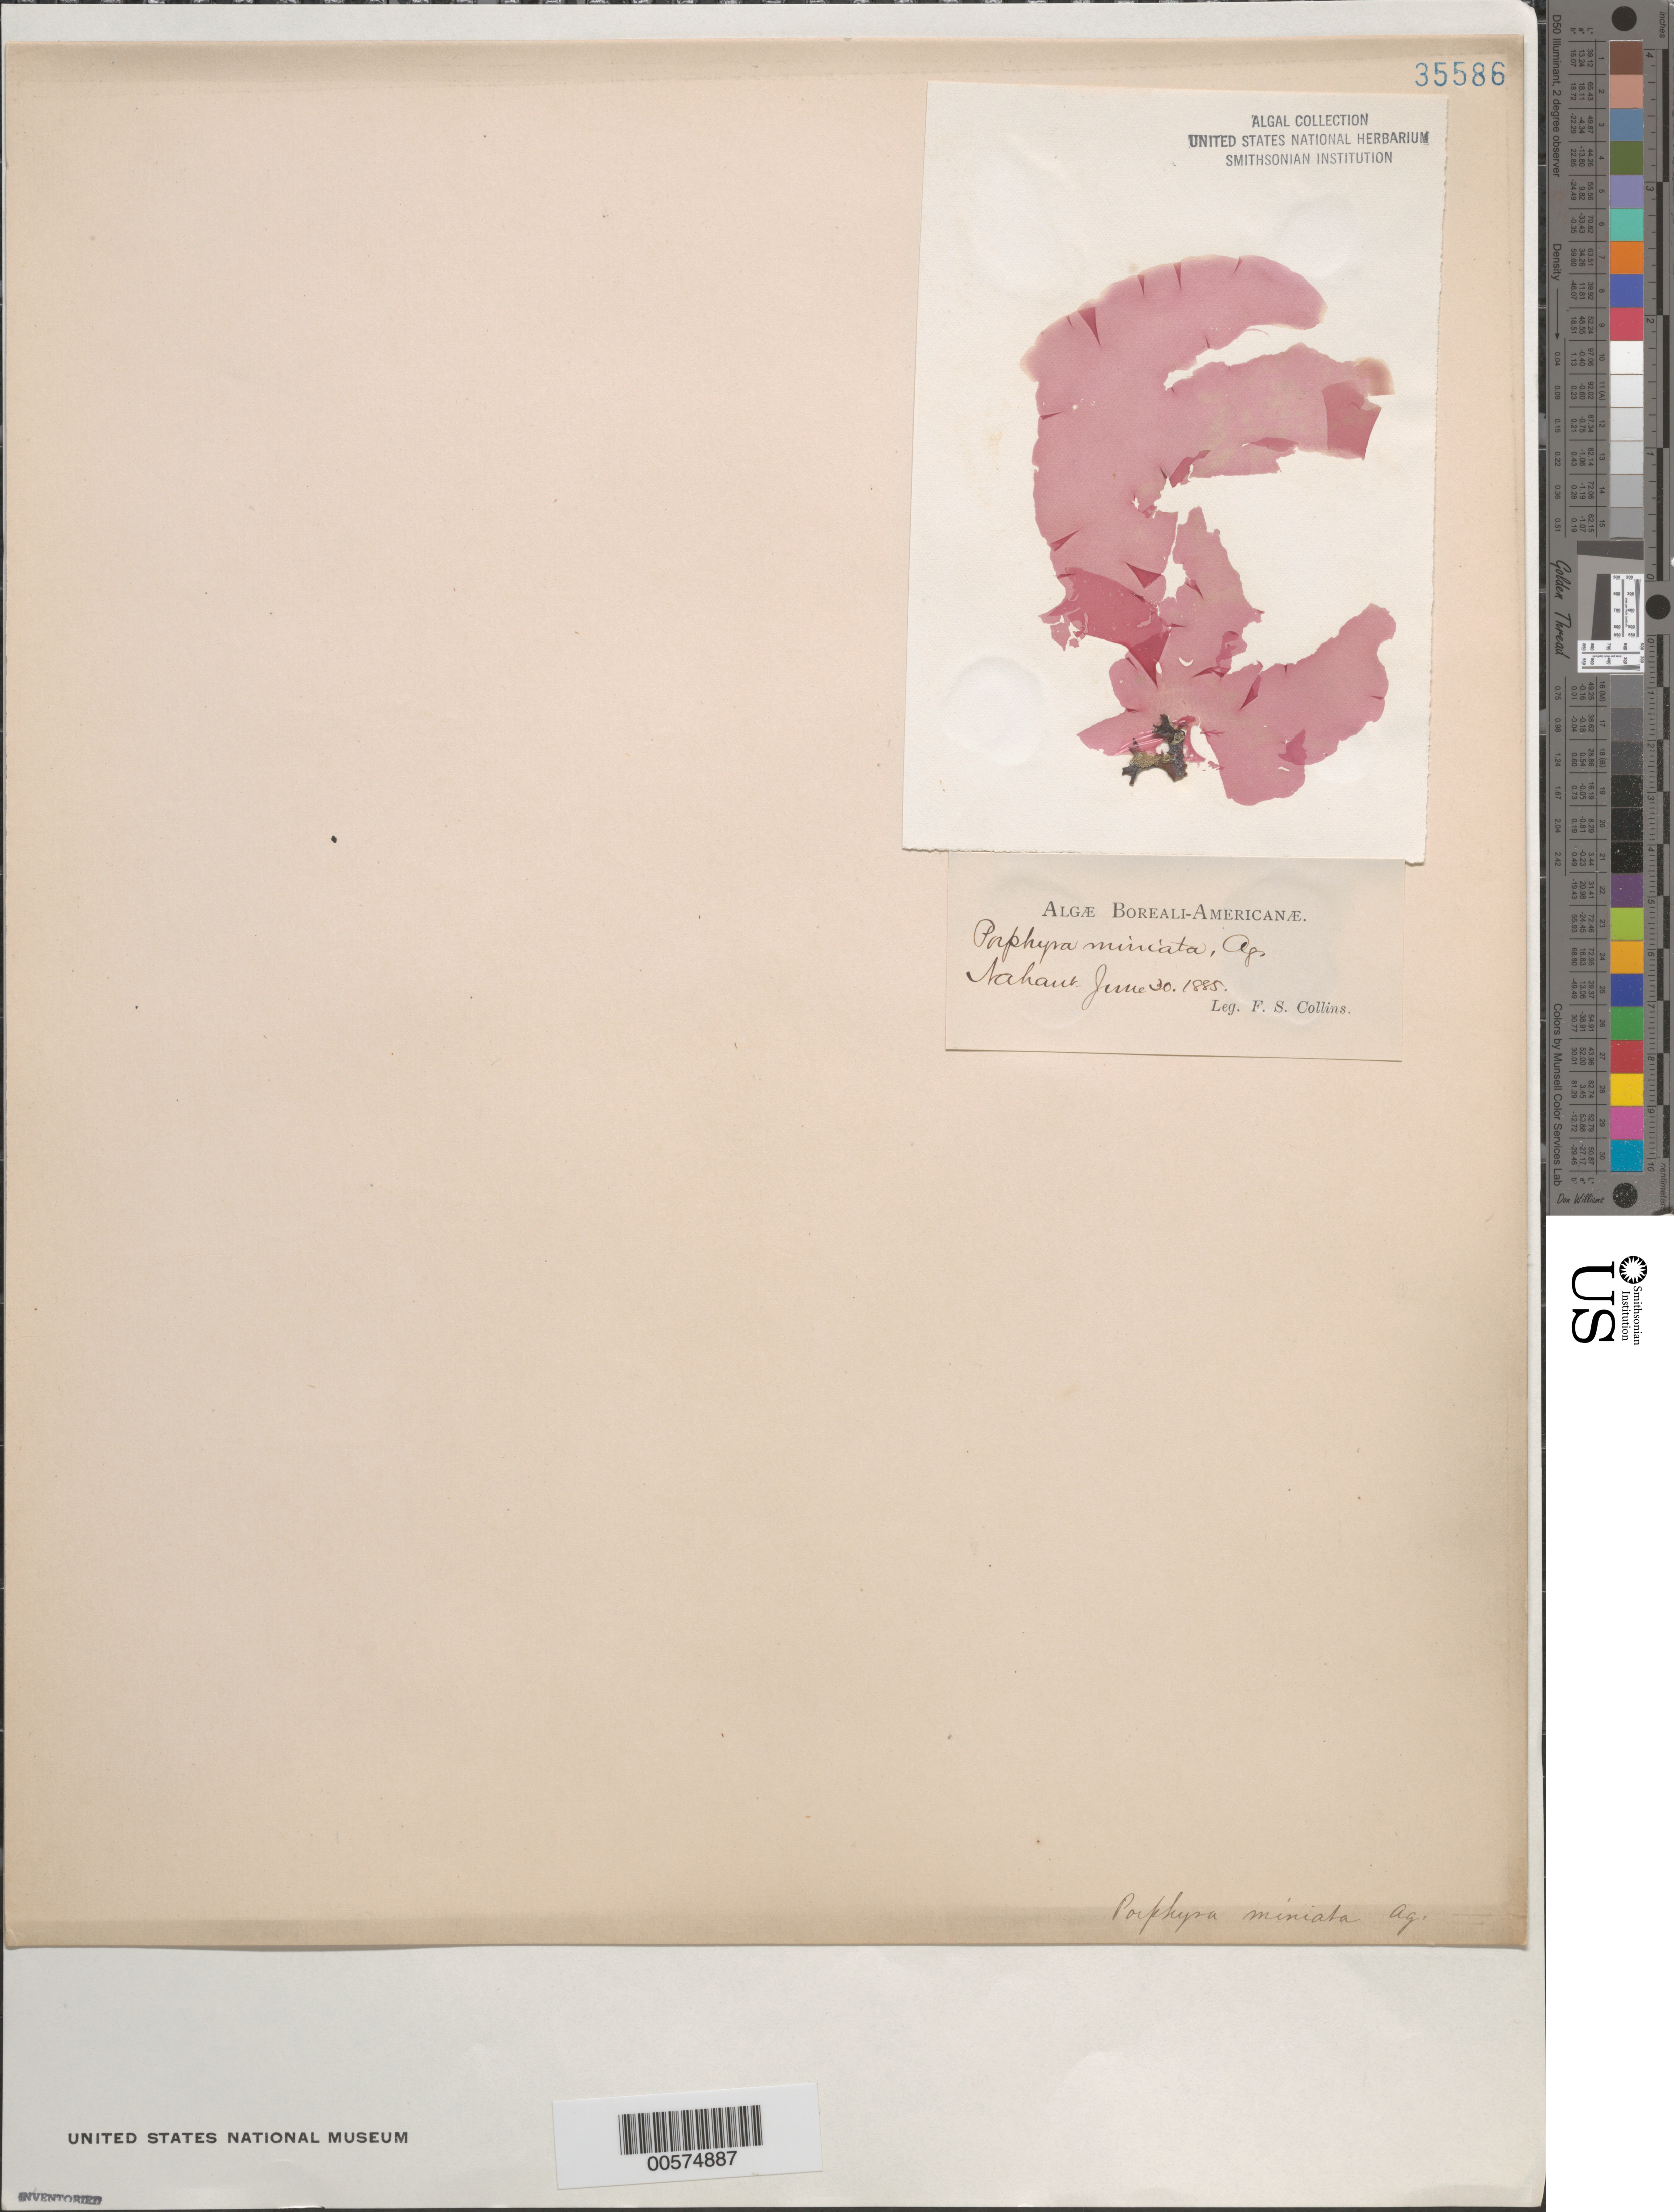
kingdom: Plantae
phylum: Rhodophyta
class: Bangiophyceae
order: Bangiales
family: Bangiaceae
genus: Wildemania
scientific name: Wildemania miniata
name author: (C. Agardh) Foslie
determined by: Algae name updating Project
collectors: F. Collins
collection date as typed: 30 Jun 1885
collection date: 1885-06-30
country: United States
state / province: Massachusetts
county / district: Essex County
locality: Nahant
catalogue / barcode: US 35586